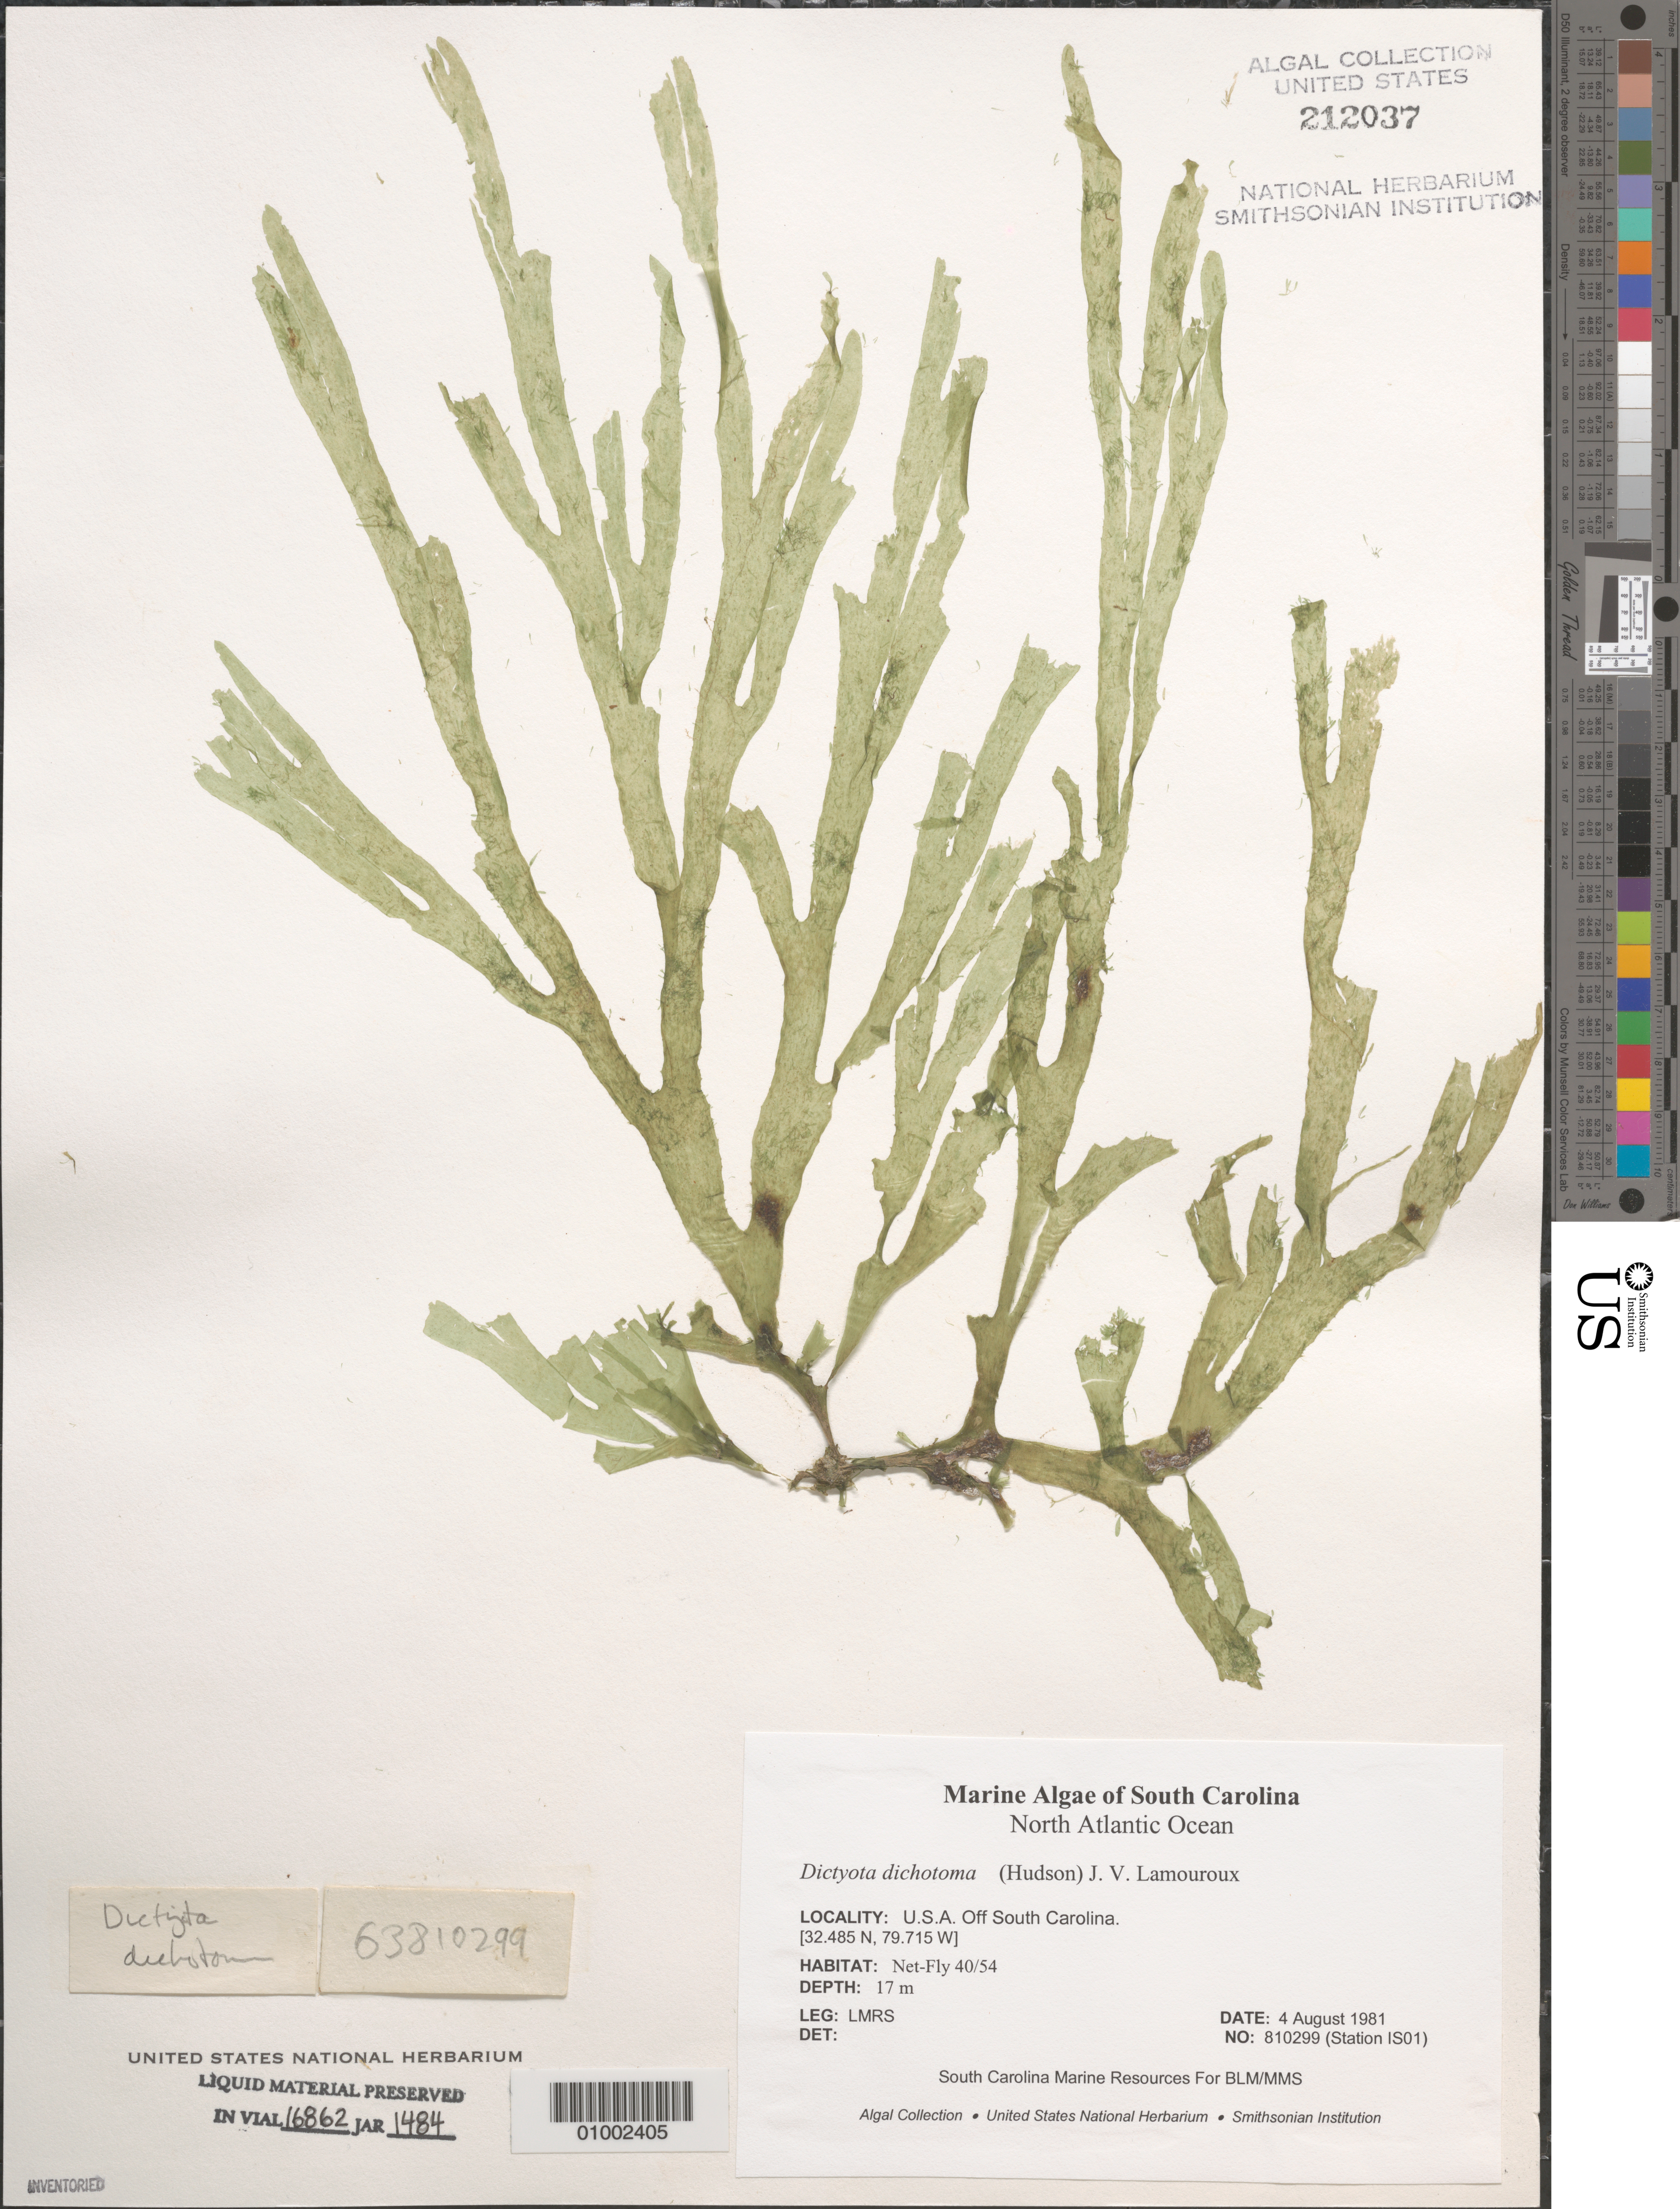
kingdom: Chromista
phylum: Ochrophyta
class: Phaeophyceae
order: Dictyotales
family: Dictyotaceae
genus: Dictyota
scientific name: Dictyota dichotoma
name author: (Huds.) J.V.Lamouroux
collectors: South Carolina Marine Resources for BLM/MMS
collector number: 818254 (Station IS05)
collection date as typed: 04 Aug 1981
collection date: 1981-08-04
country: United States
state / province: South Carolina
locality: North Atlantic Ocean off South Carolina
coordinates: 32.485N, 79.715W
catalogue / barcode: US 212037